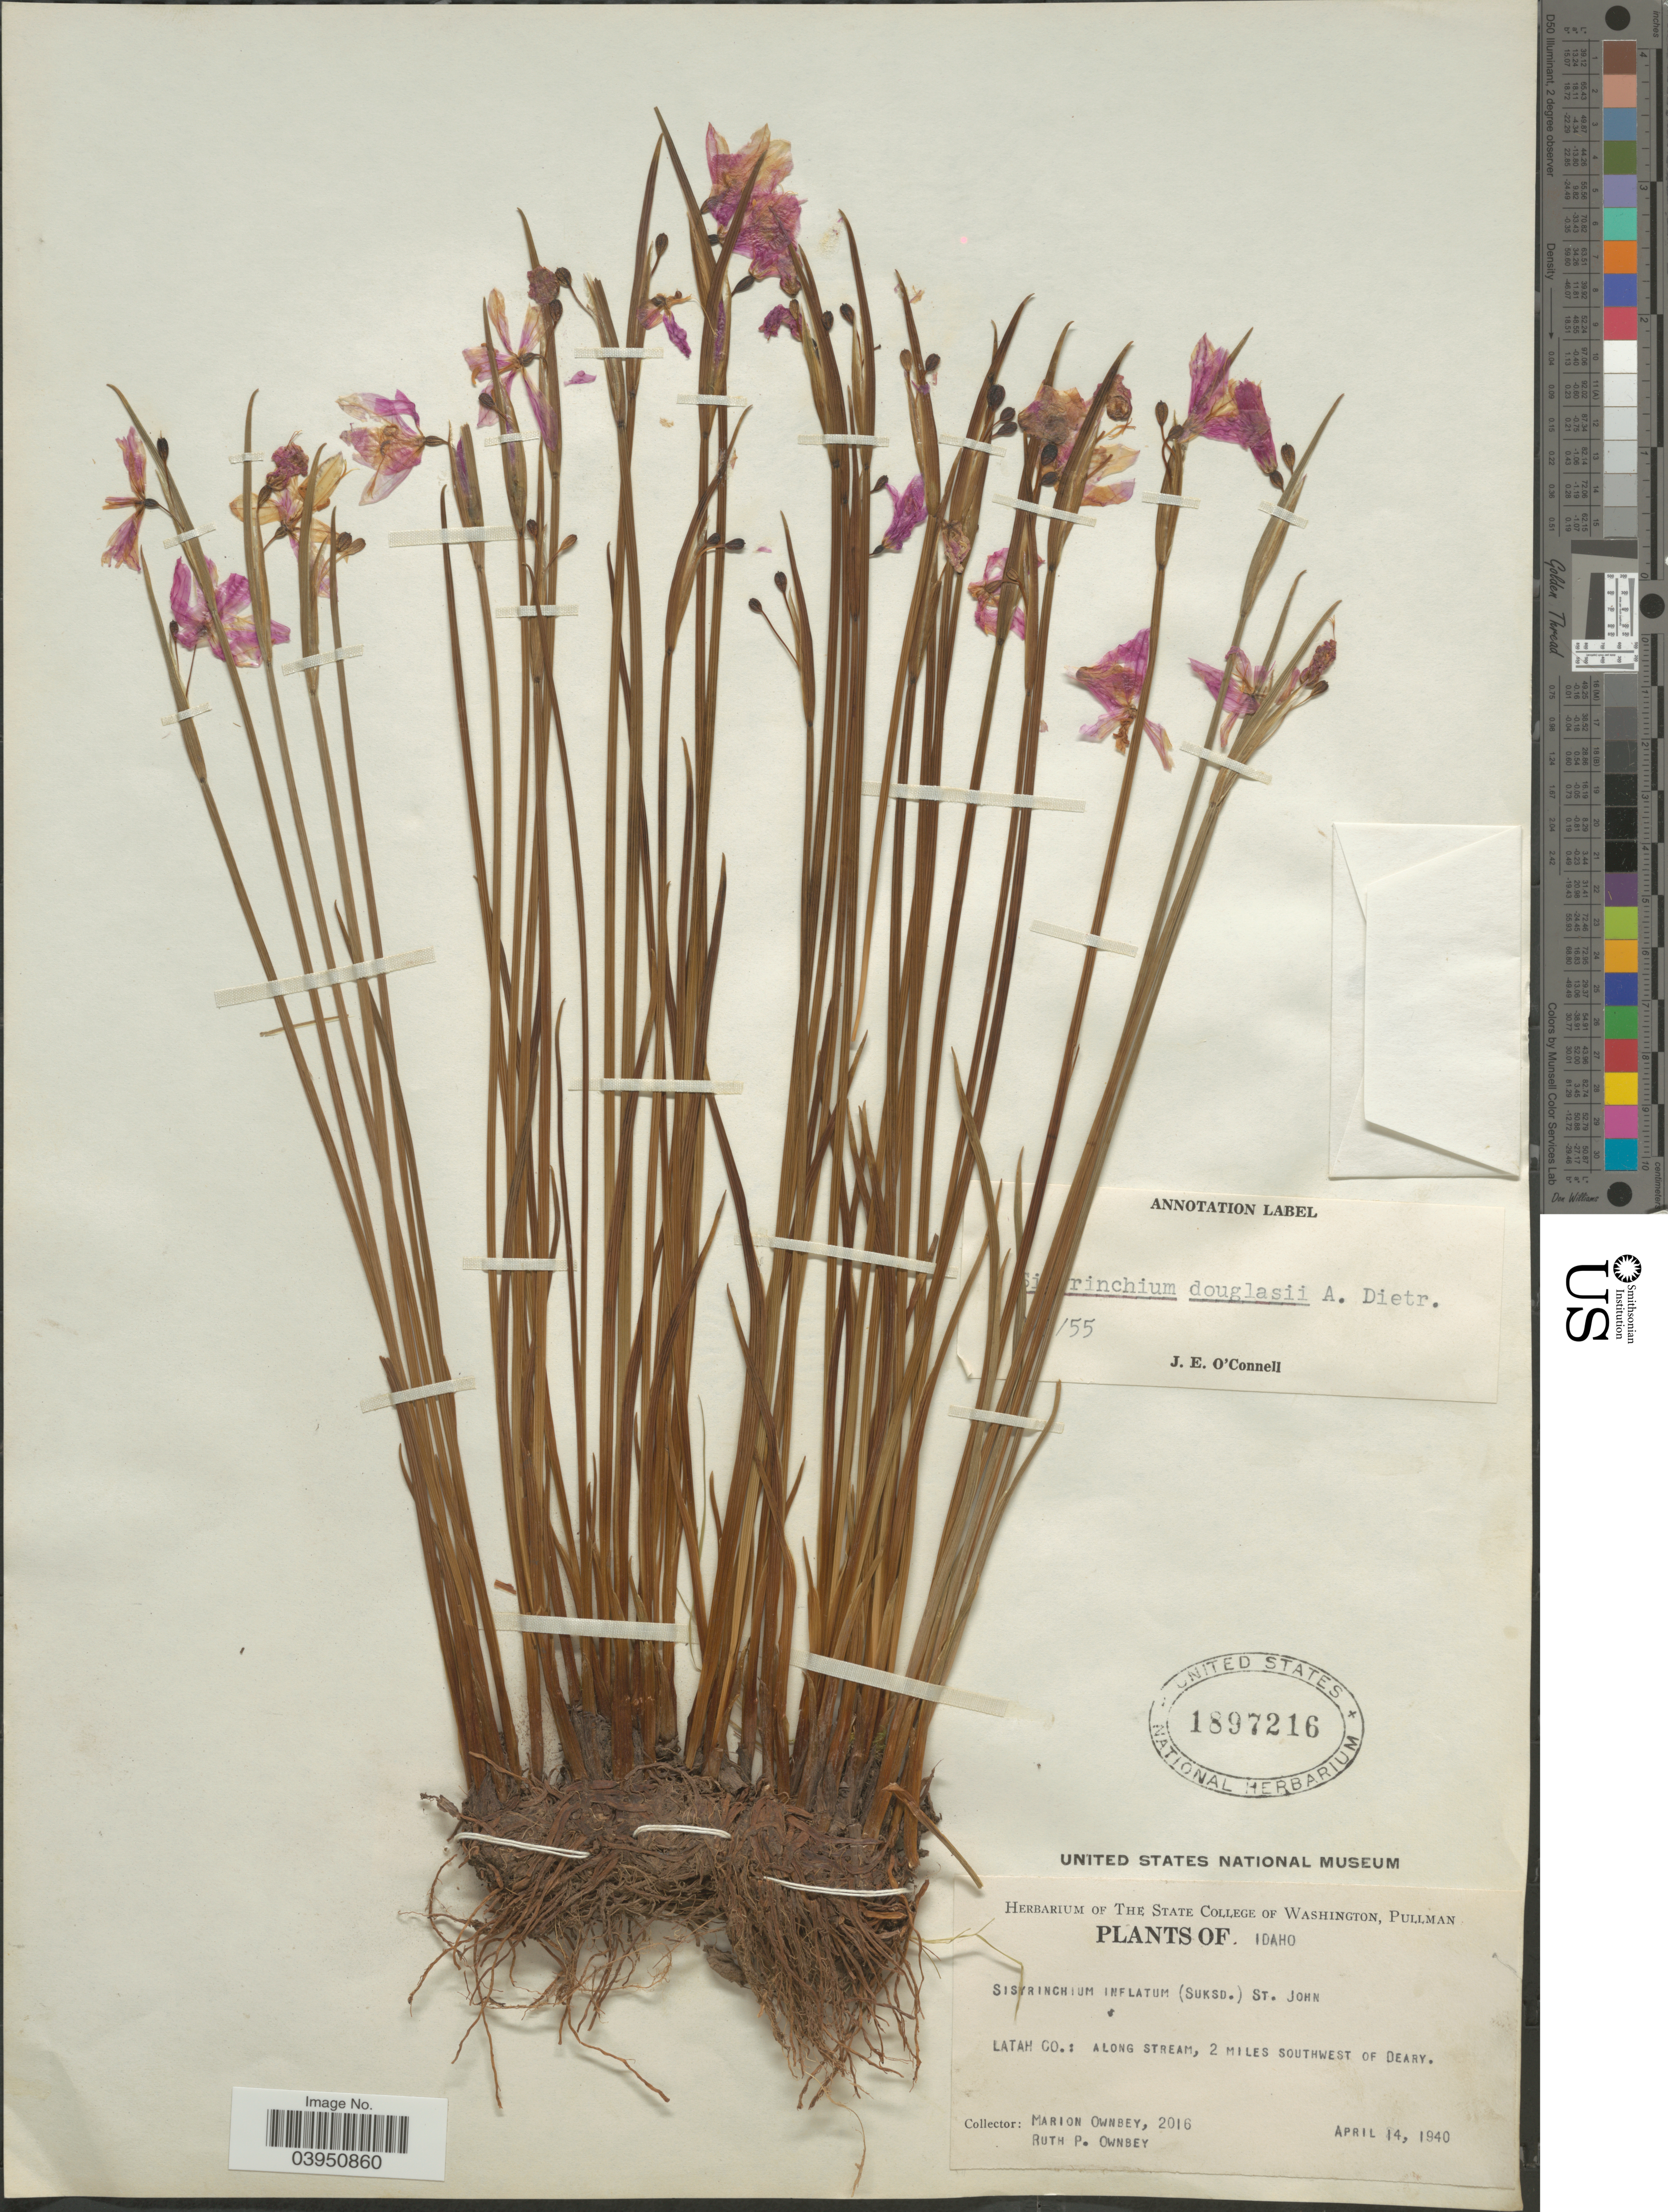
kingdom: Plantae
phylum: Tracheophyta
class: Liliopsida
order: Asparagales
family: Iridaceae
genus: Sisyrinchium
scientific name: Sisyrinchium douglasii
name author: A. Dietr.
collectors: M. Ownbey & R. Ownbey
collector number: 2016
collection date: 1940-04-14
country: United States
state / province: Idaho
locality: Latah Co.: Along stream, 2 miles southwest of Deary.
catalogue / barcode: US 1897216